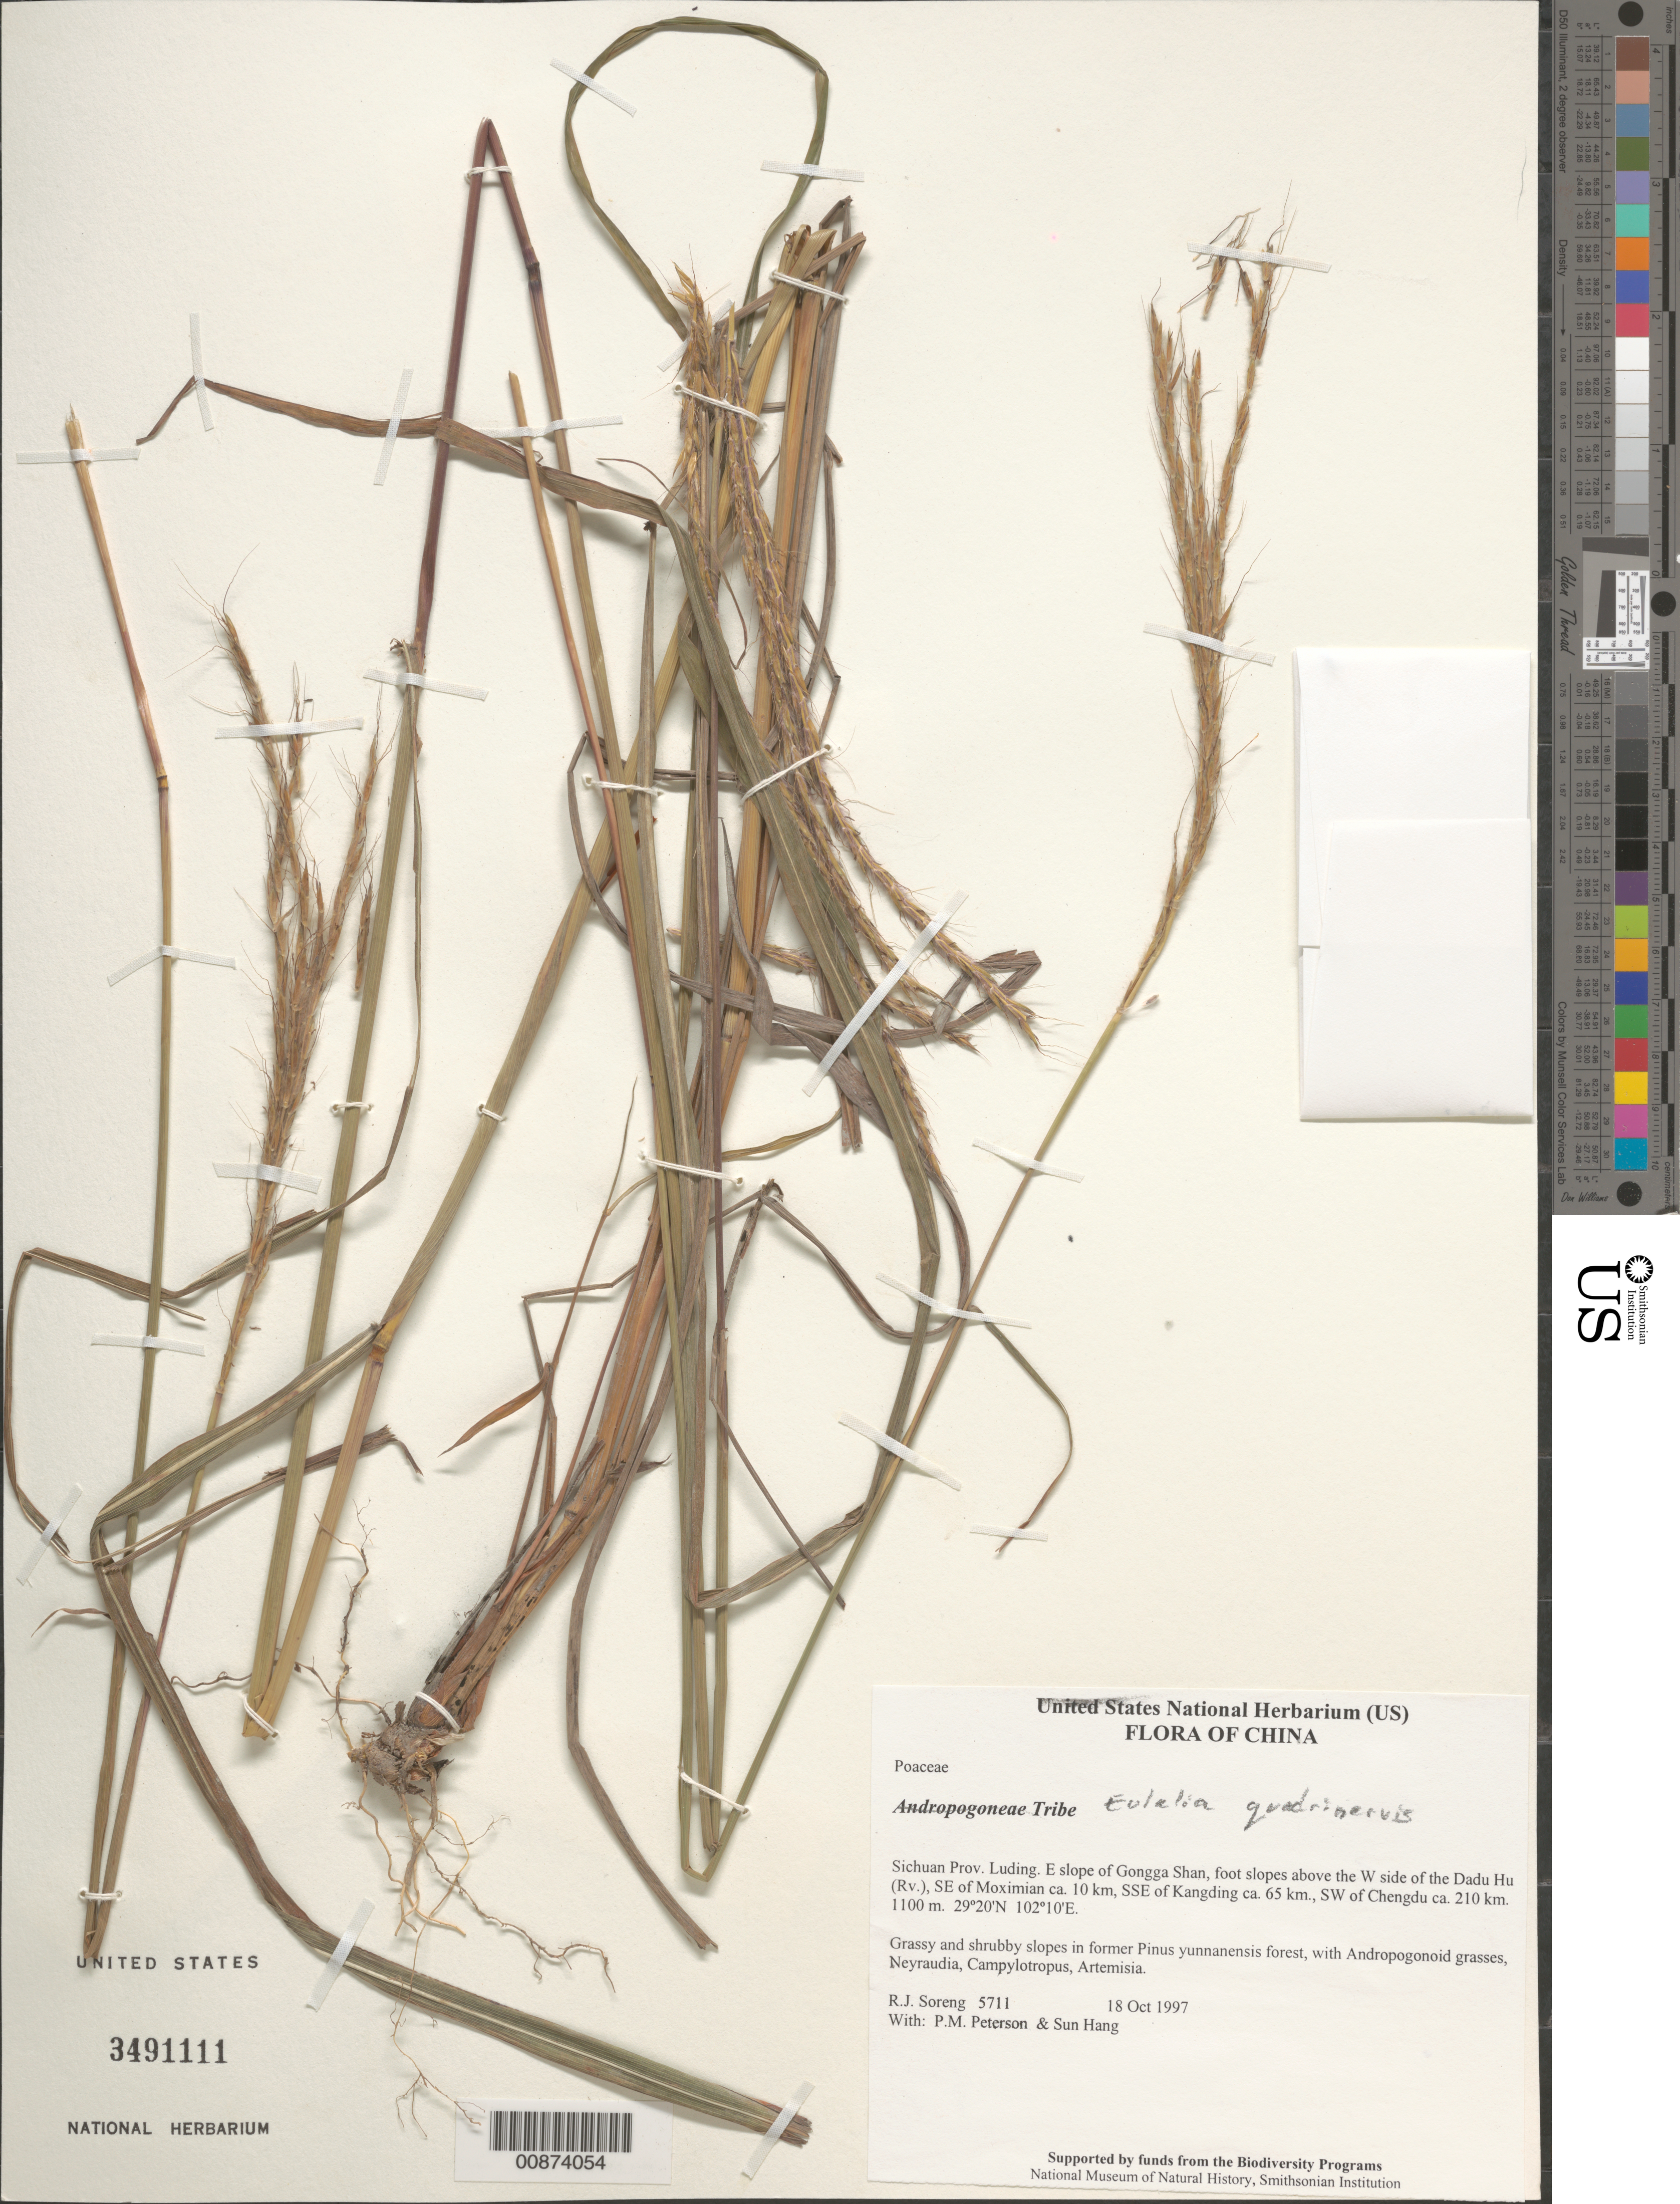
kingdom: Plantae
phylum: Tracheophyta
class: Liliopsida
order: Poales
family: Poaceae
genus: Pseudopogonatherum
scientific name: Pseudopogonatherum quadrinerve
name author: (Hack.) Ohwi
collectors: R. J. Soreng, P. M. Peterson & Sun Hang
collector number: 5711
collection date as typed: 18 Oct 1997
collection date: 1997-10-18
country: China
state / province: Sichuan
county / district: Luding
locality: E slope of Gongga Shan, foot slopes above the W side of the Dadu Hu (Rv.), SE of Moximian ca. 10 km, SSE of Kangding ca. 65 km., SW of Chengdu ca. 210 km.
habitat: Grassy and shruby slopes in former Pinus yunnanensis forest, with Andropogonoid grasses, Neyraudia, Campylotropus, Artemisia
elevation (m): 1100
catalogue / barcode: US 3491111